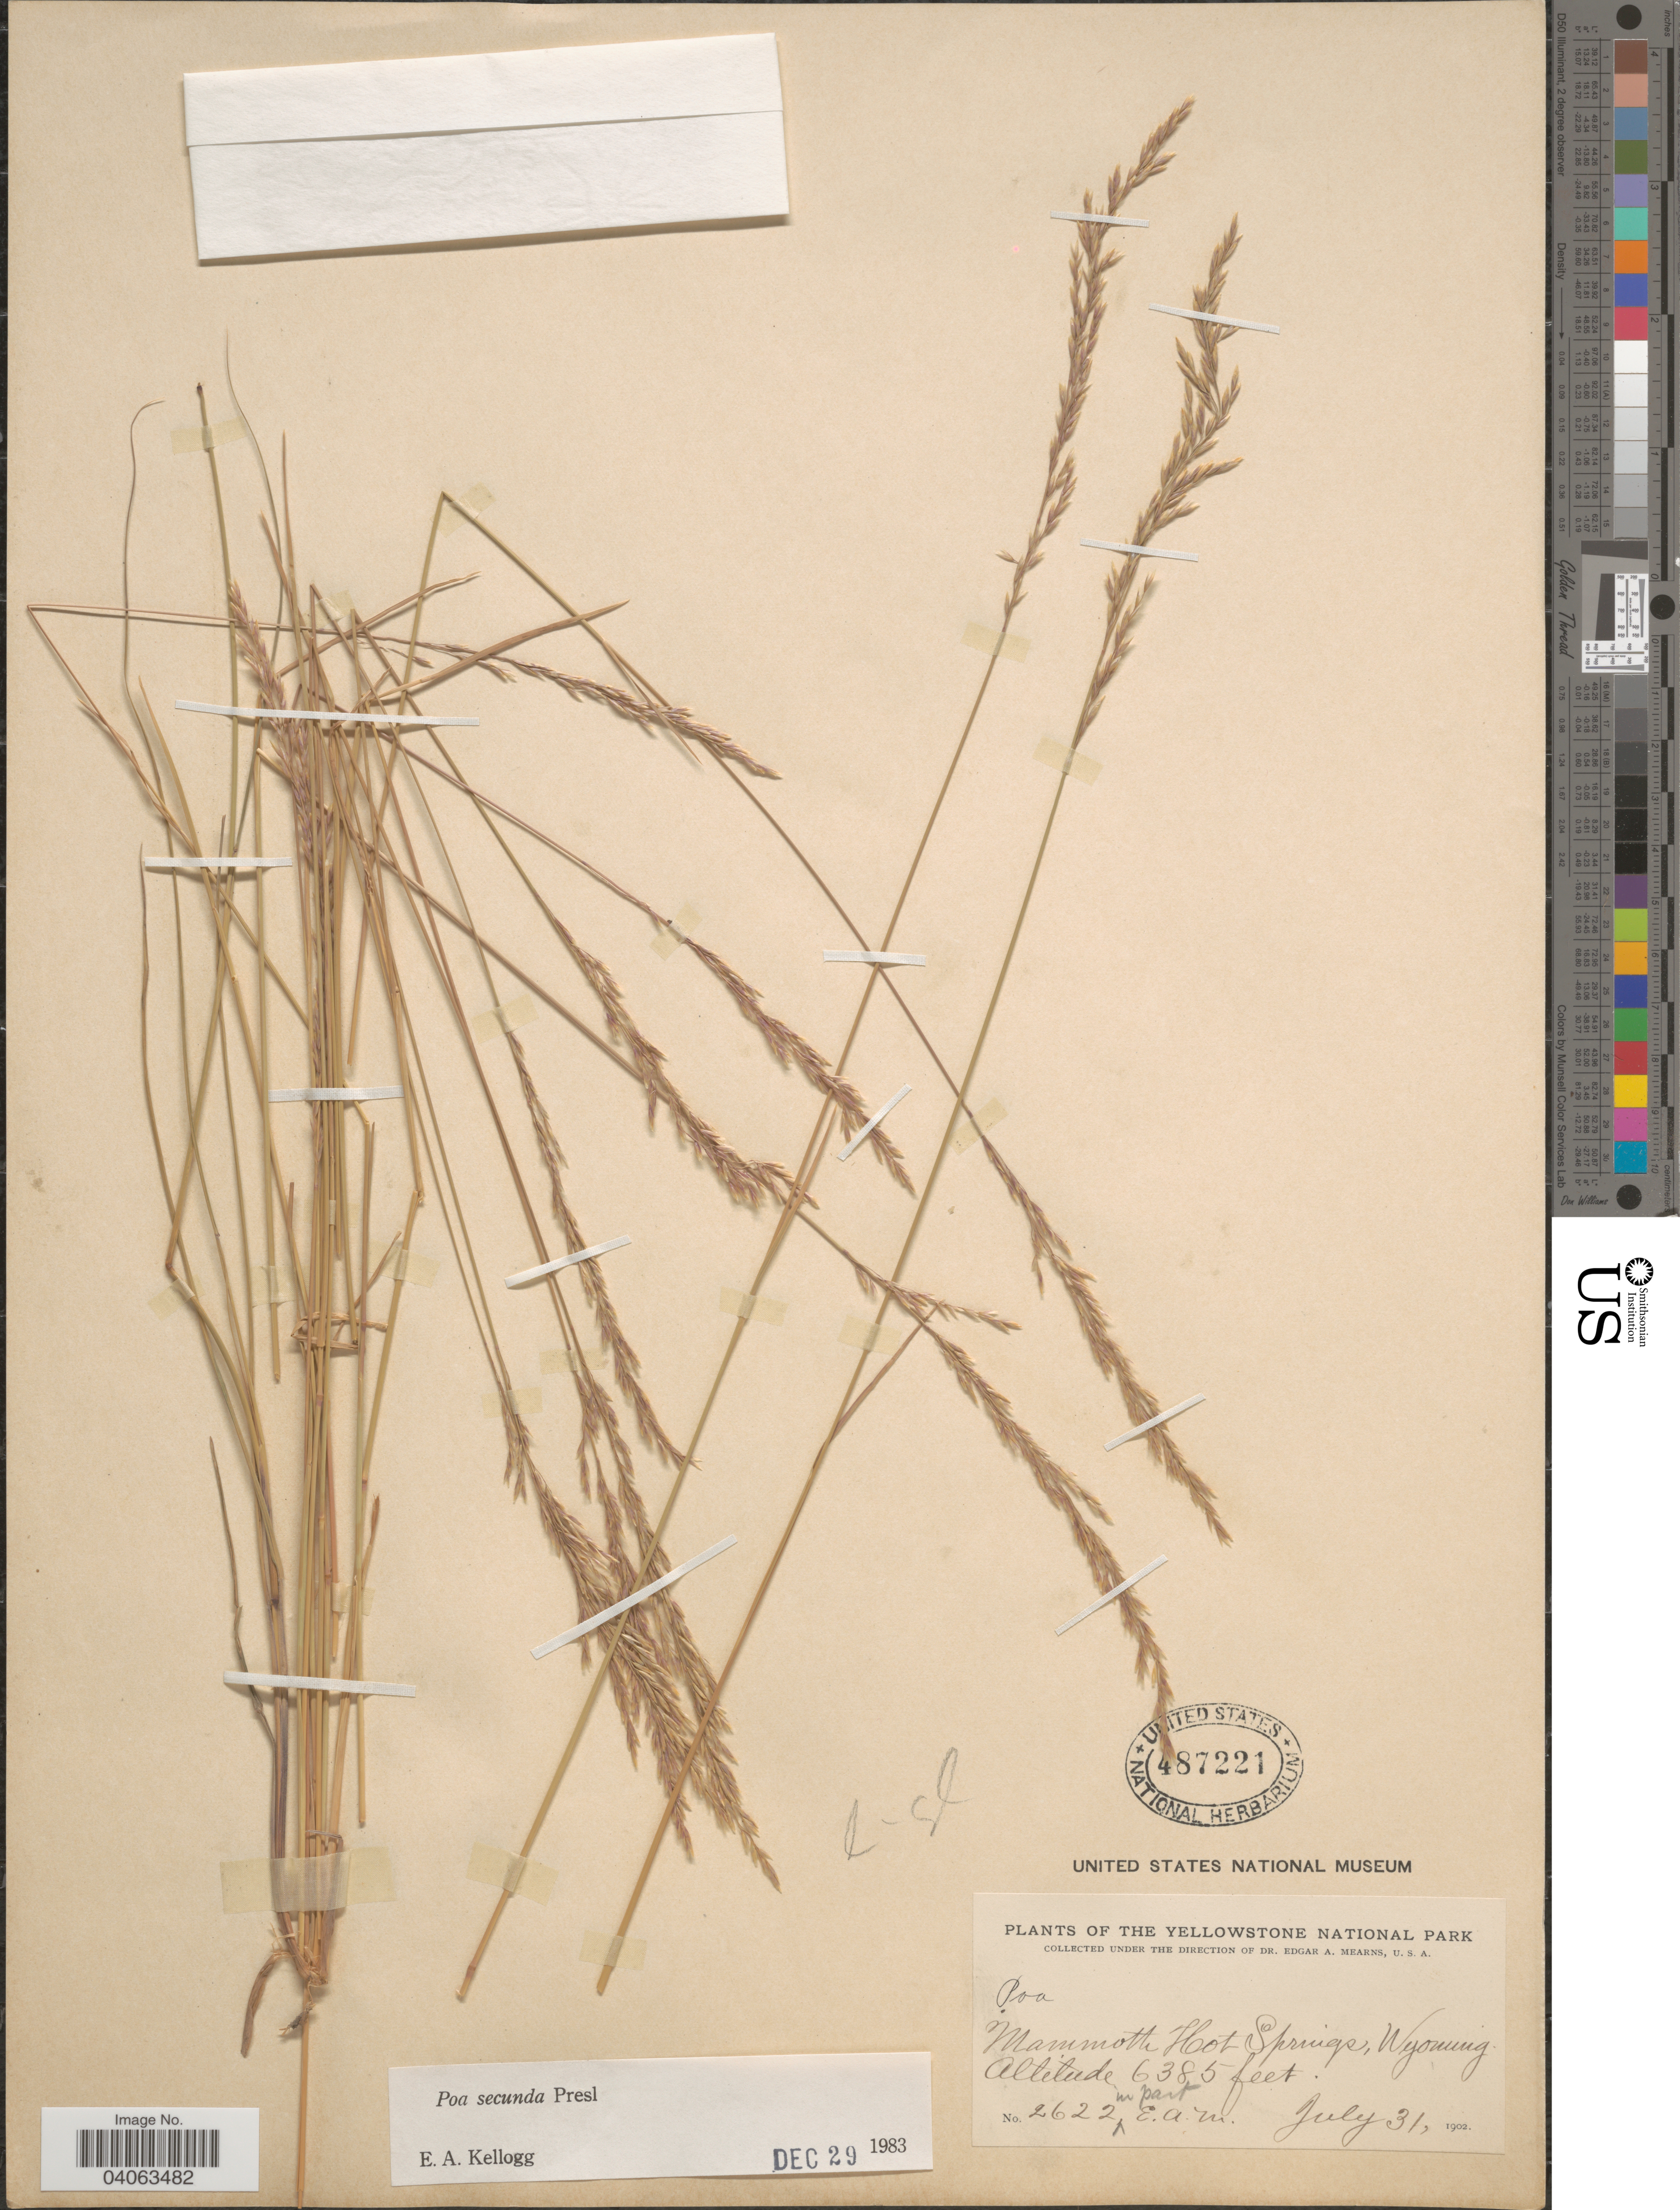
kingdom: Plantae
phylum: Tracheophyta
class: Liliopsida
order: Poales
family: Poaceae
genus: Poa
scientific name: Poa secunda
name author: J. Presl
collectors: E. A. Mearns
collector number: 2622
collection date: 1902-07-31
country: United States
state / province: Wyoming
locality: The Yellowstone National Park. Mammoth Hot Springs.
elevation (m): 1946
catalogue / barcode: US 487221